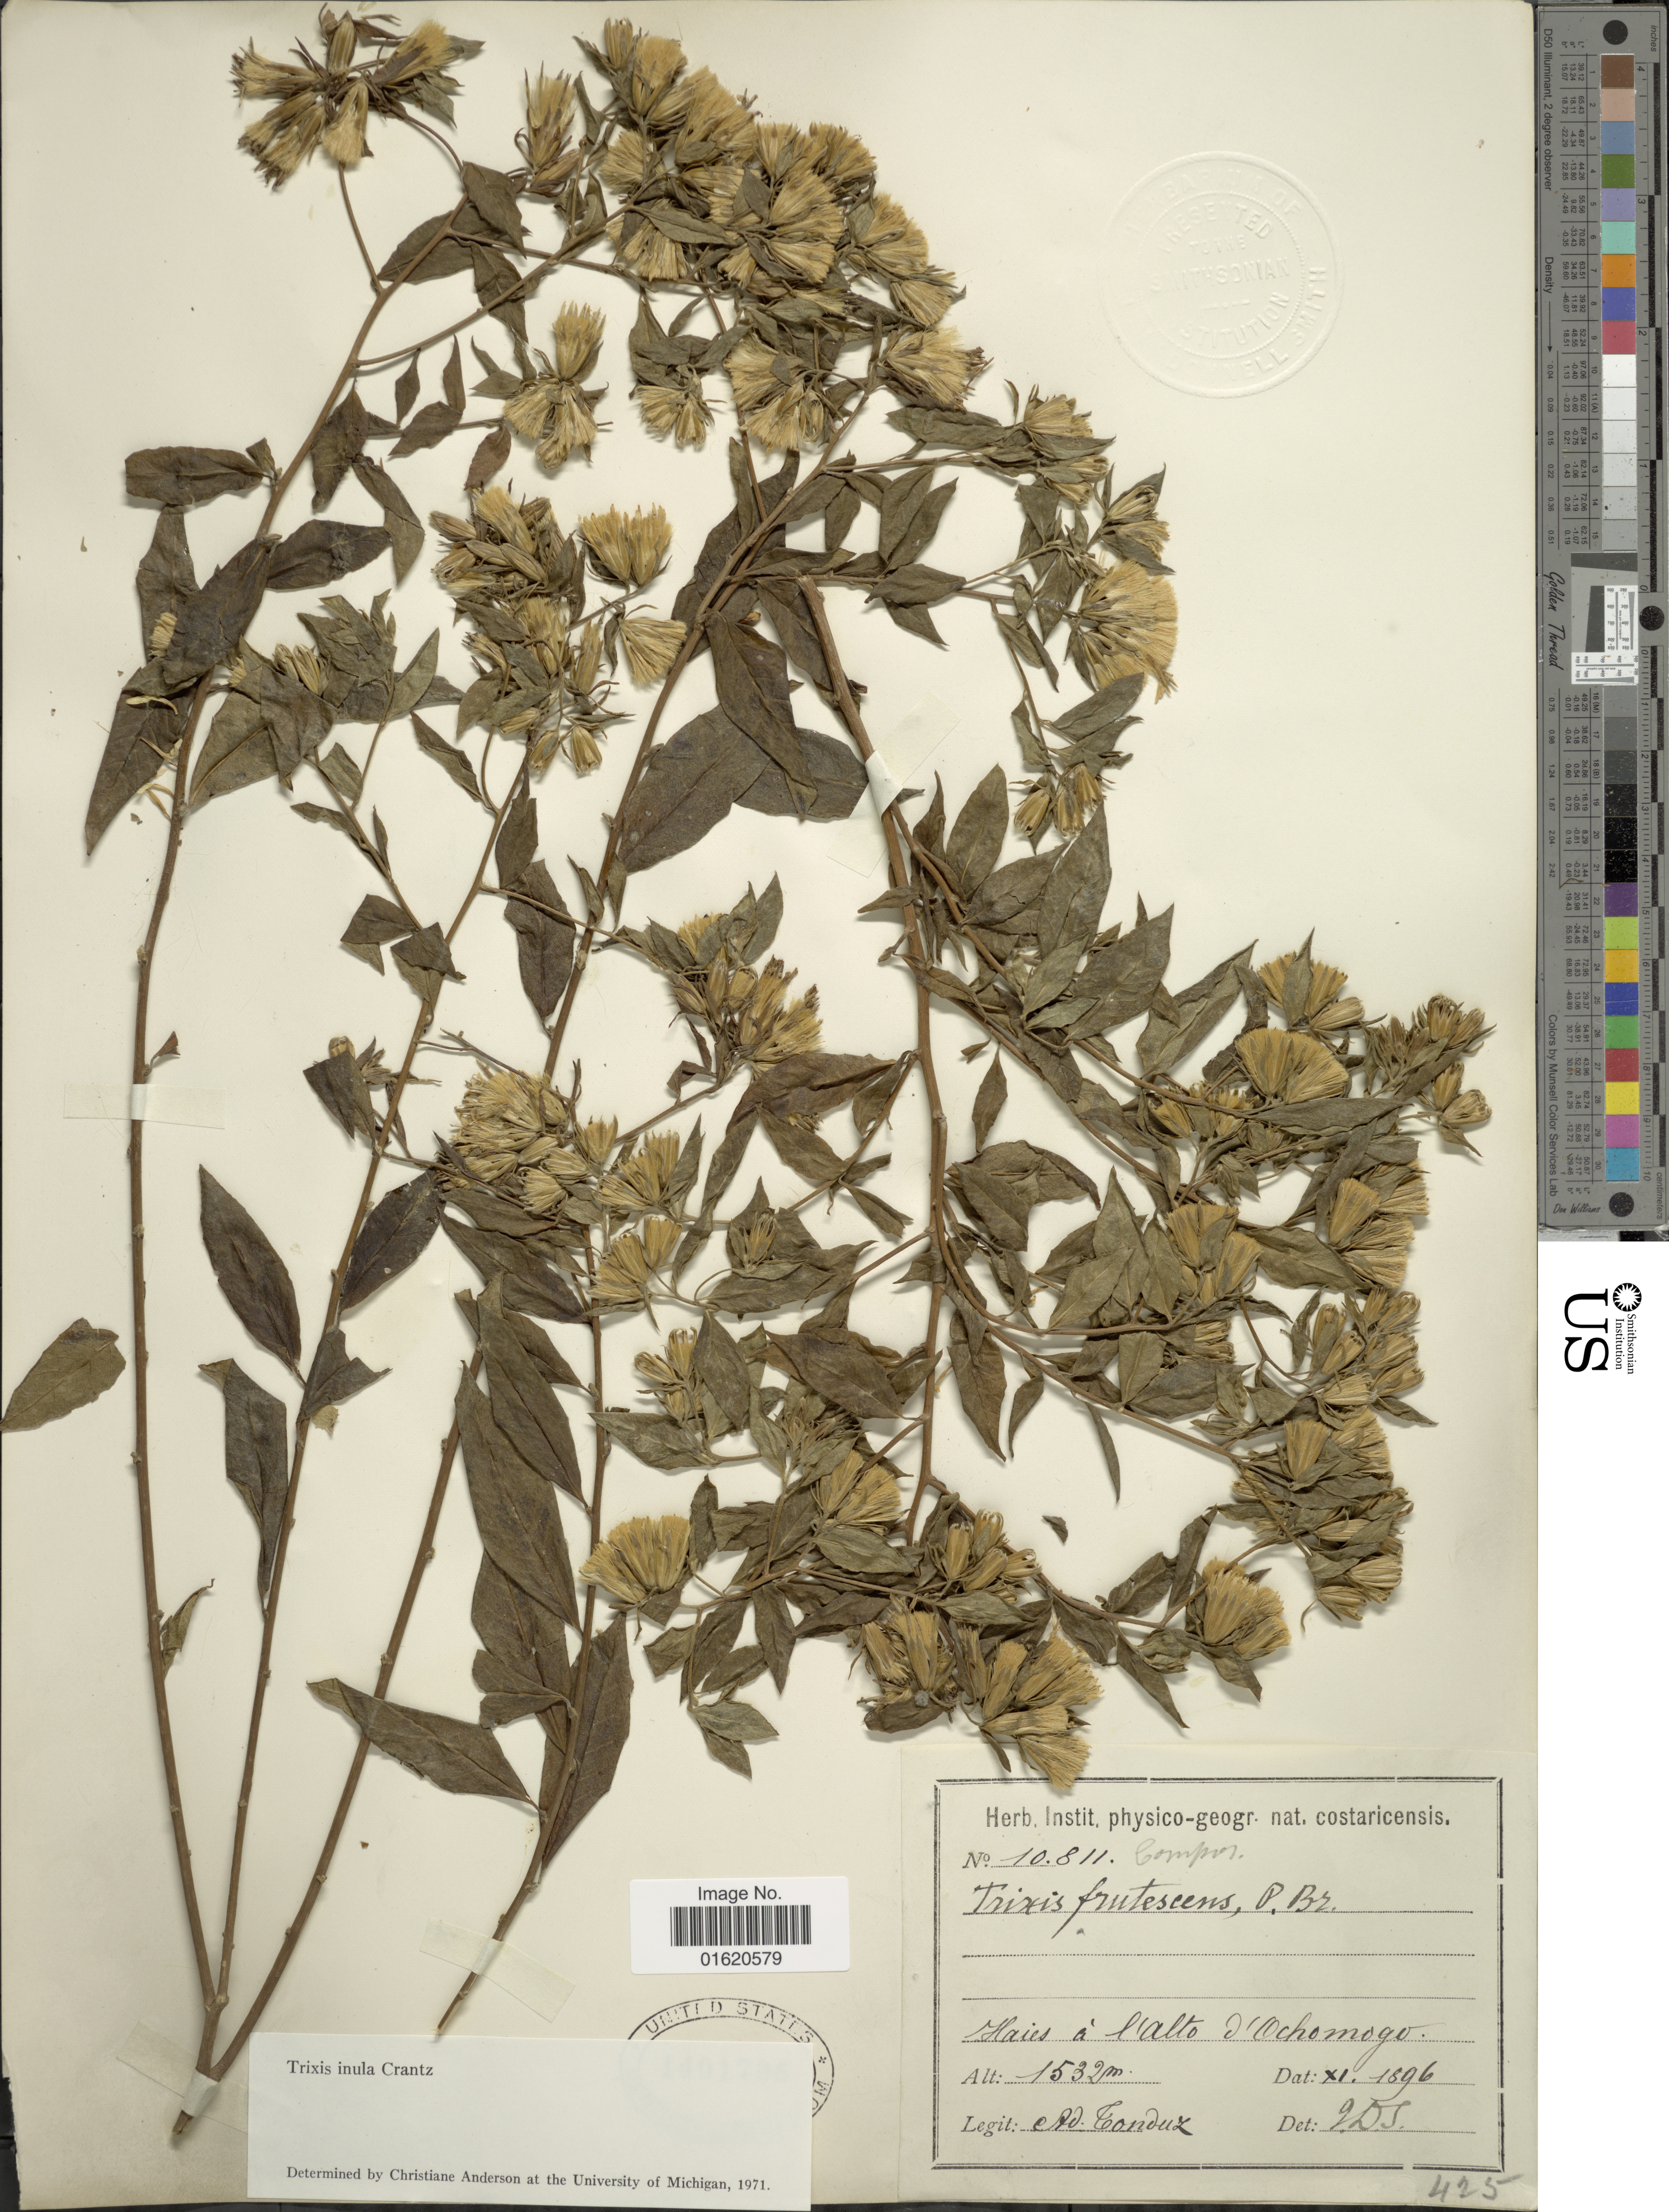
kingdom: Plantae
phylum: Tracheophyta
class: Magnoliopsida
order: Asterales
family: Asteraceae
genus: Trixis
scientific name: Trixis inula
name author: Crantz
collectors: A. Tonduz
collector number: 10811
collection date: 1896-11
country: Costa Rica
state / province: Cartago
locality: Haies á l'Alto d'Ochomogo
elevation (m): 1532